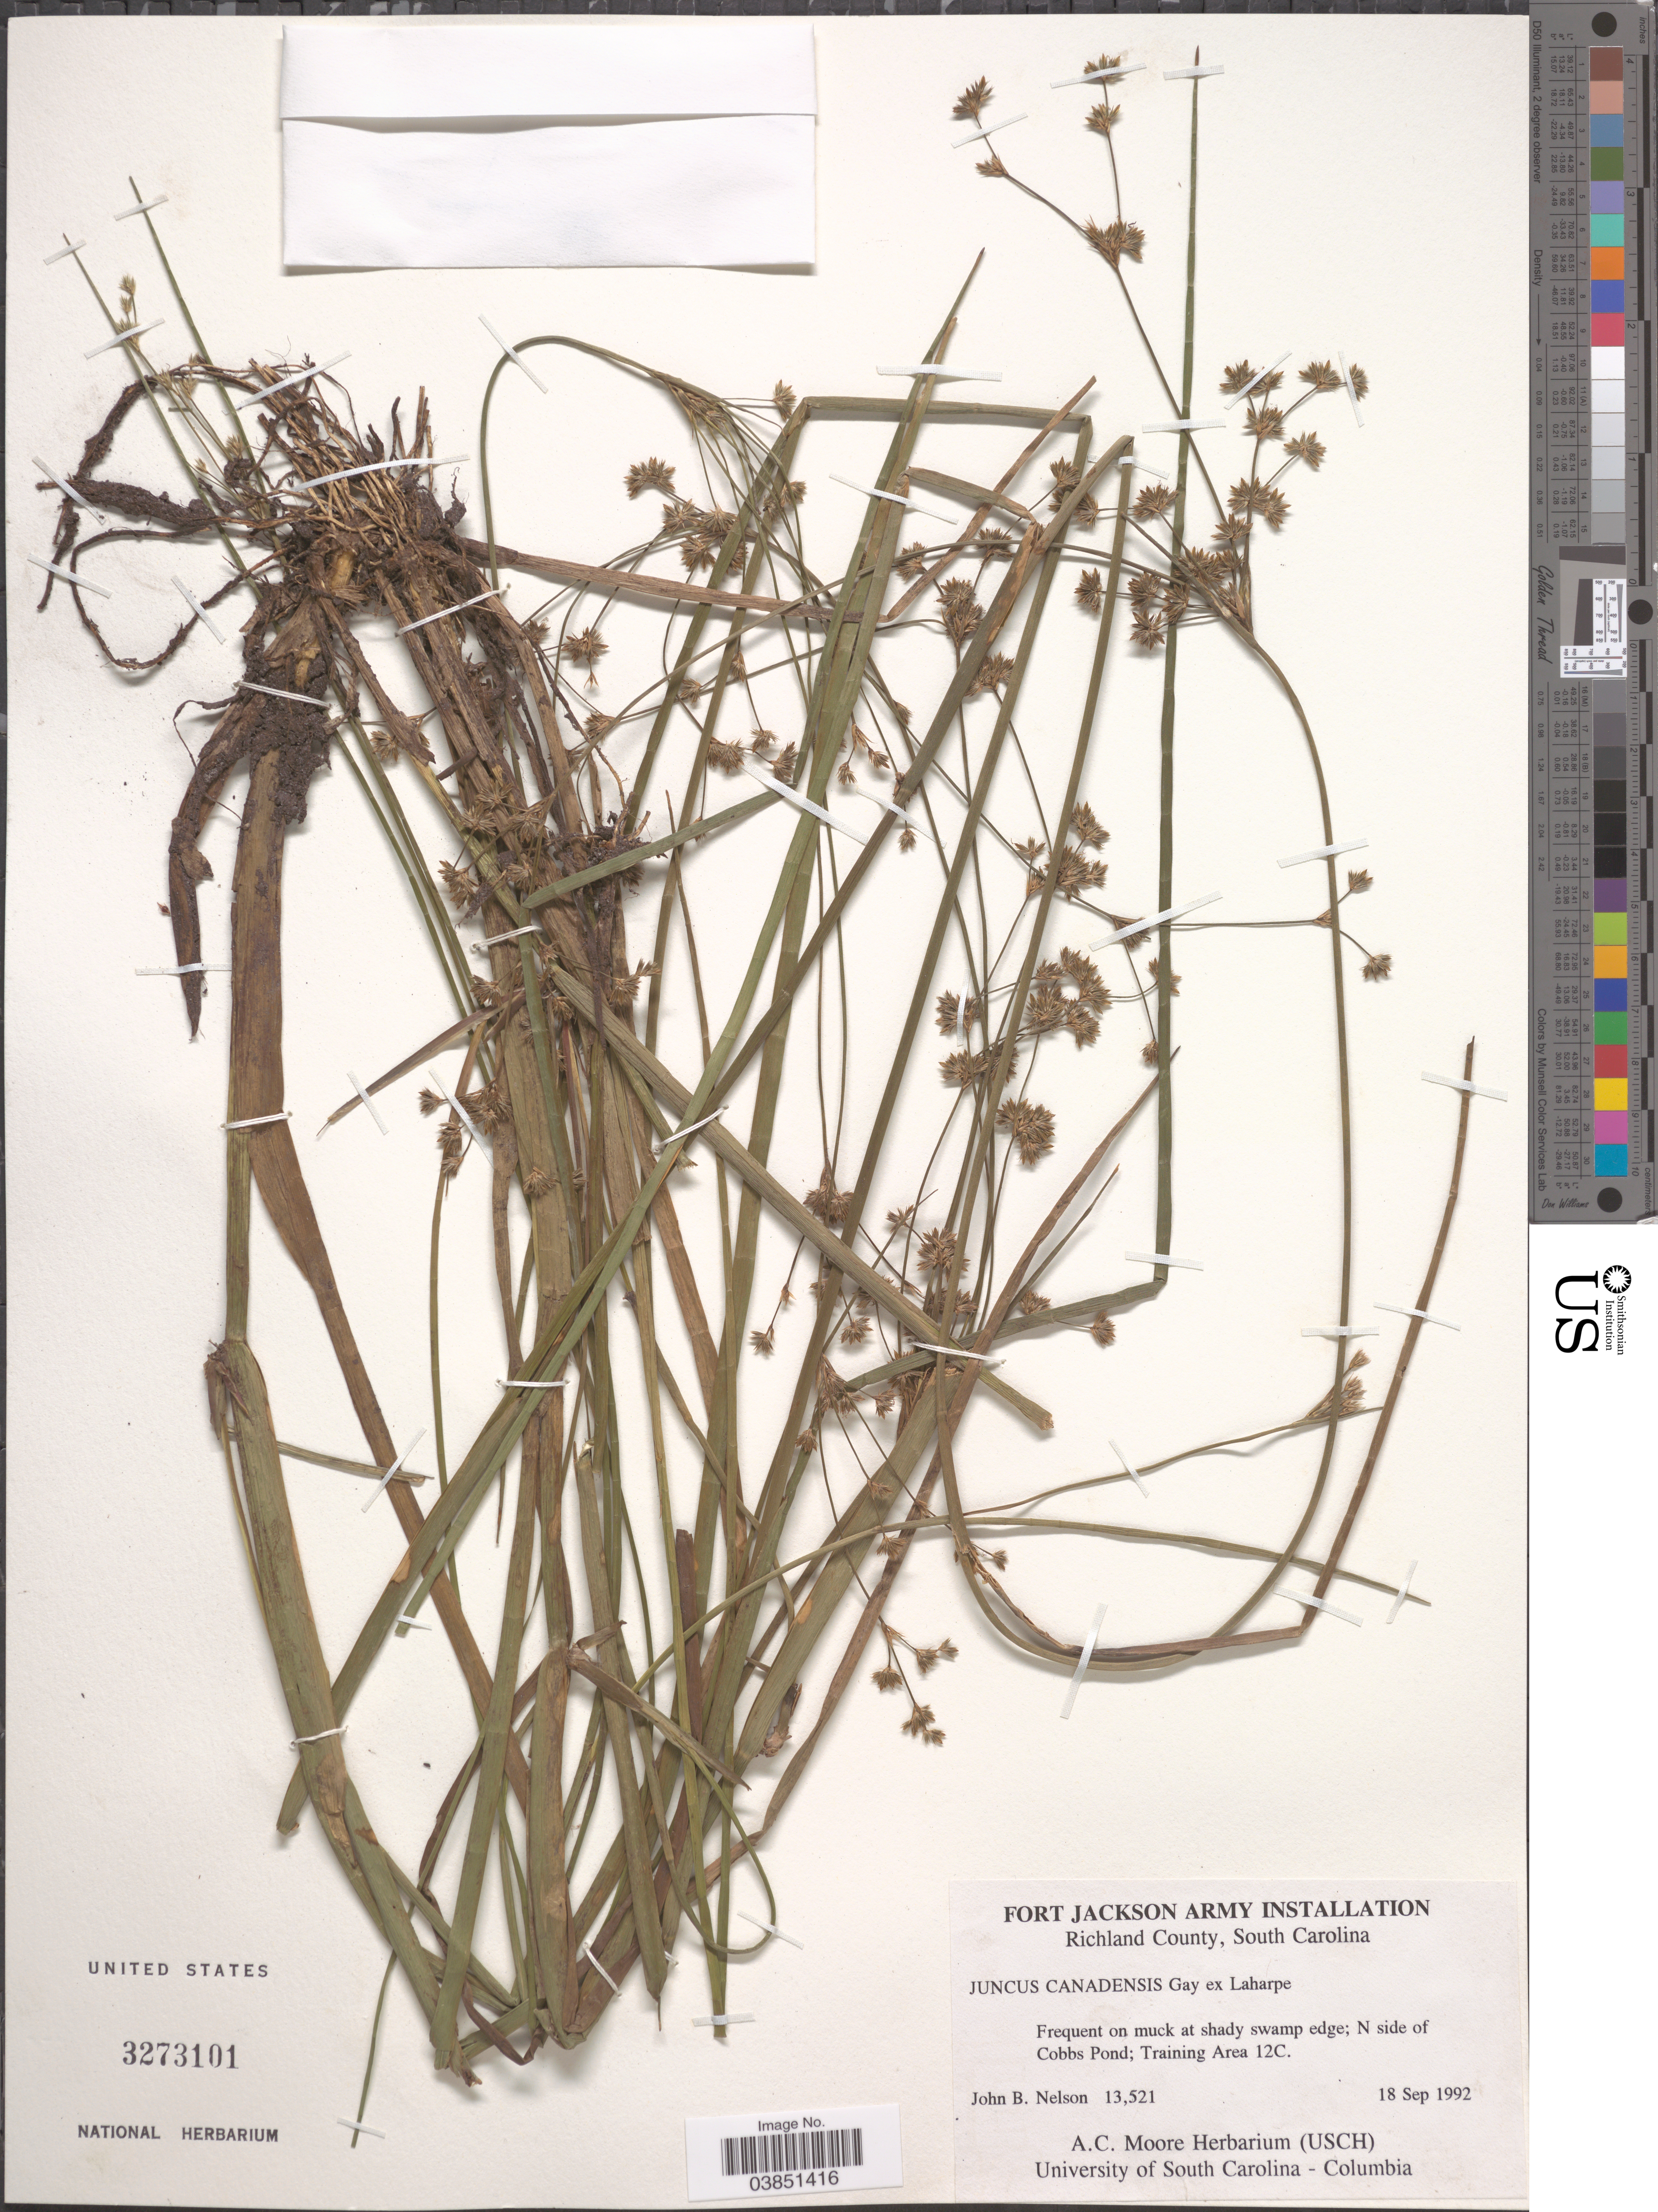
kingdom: Plantae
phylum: Tracheophyta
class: Liliopsida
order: Poales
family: Juncaceae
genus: Juncus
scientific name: Juncus canadensis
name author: J. Gay ex Laharpe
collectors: J. B. Nelson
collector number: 13521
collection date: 1992-09-18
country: United States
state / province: South Carolina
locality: Fort Jackson Army Installation. Richland County. N side of Cobbs Pond; Training Area 12C.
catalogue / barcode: US 3273101